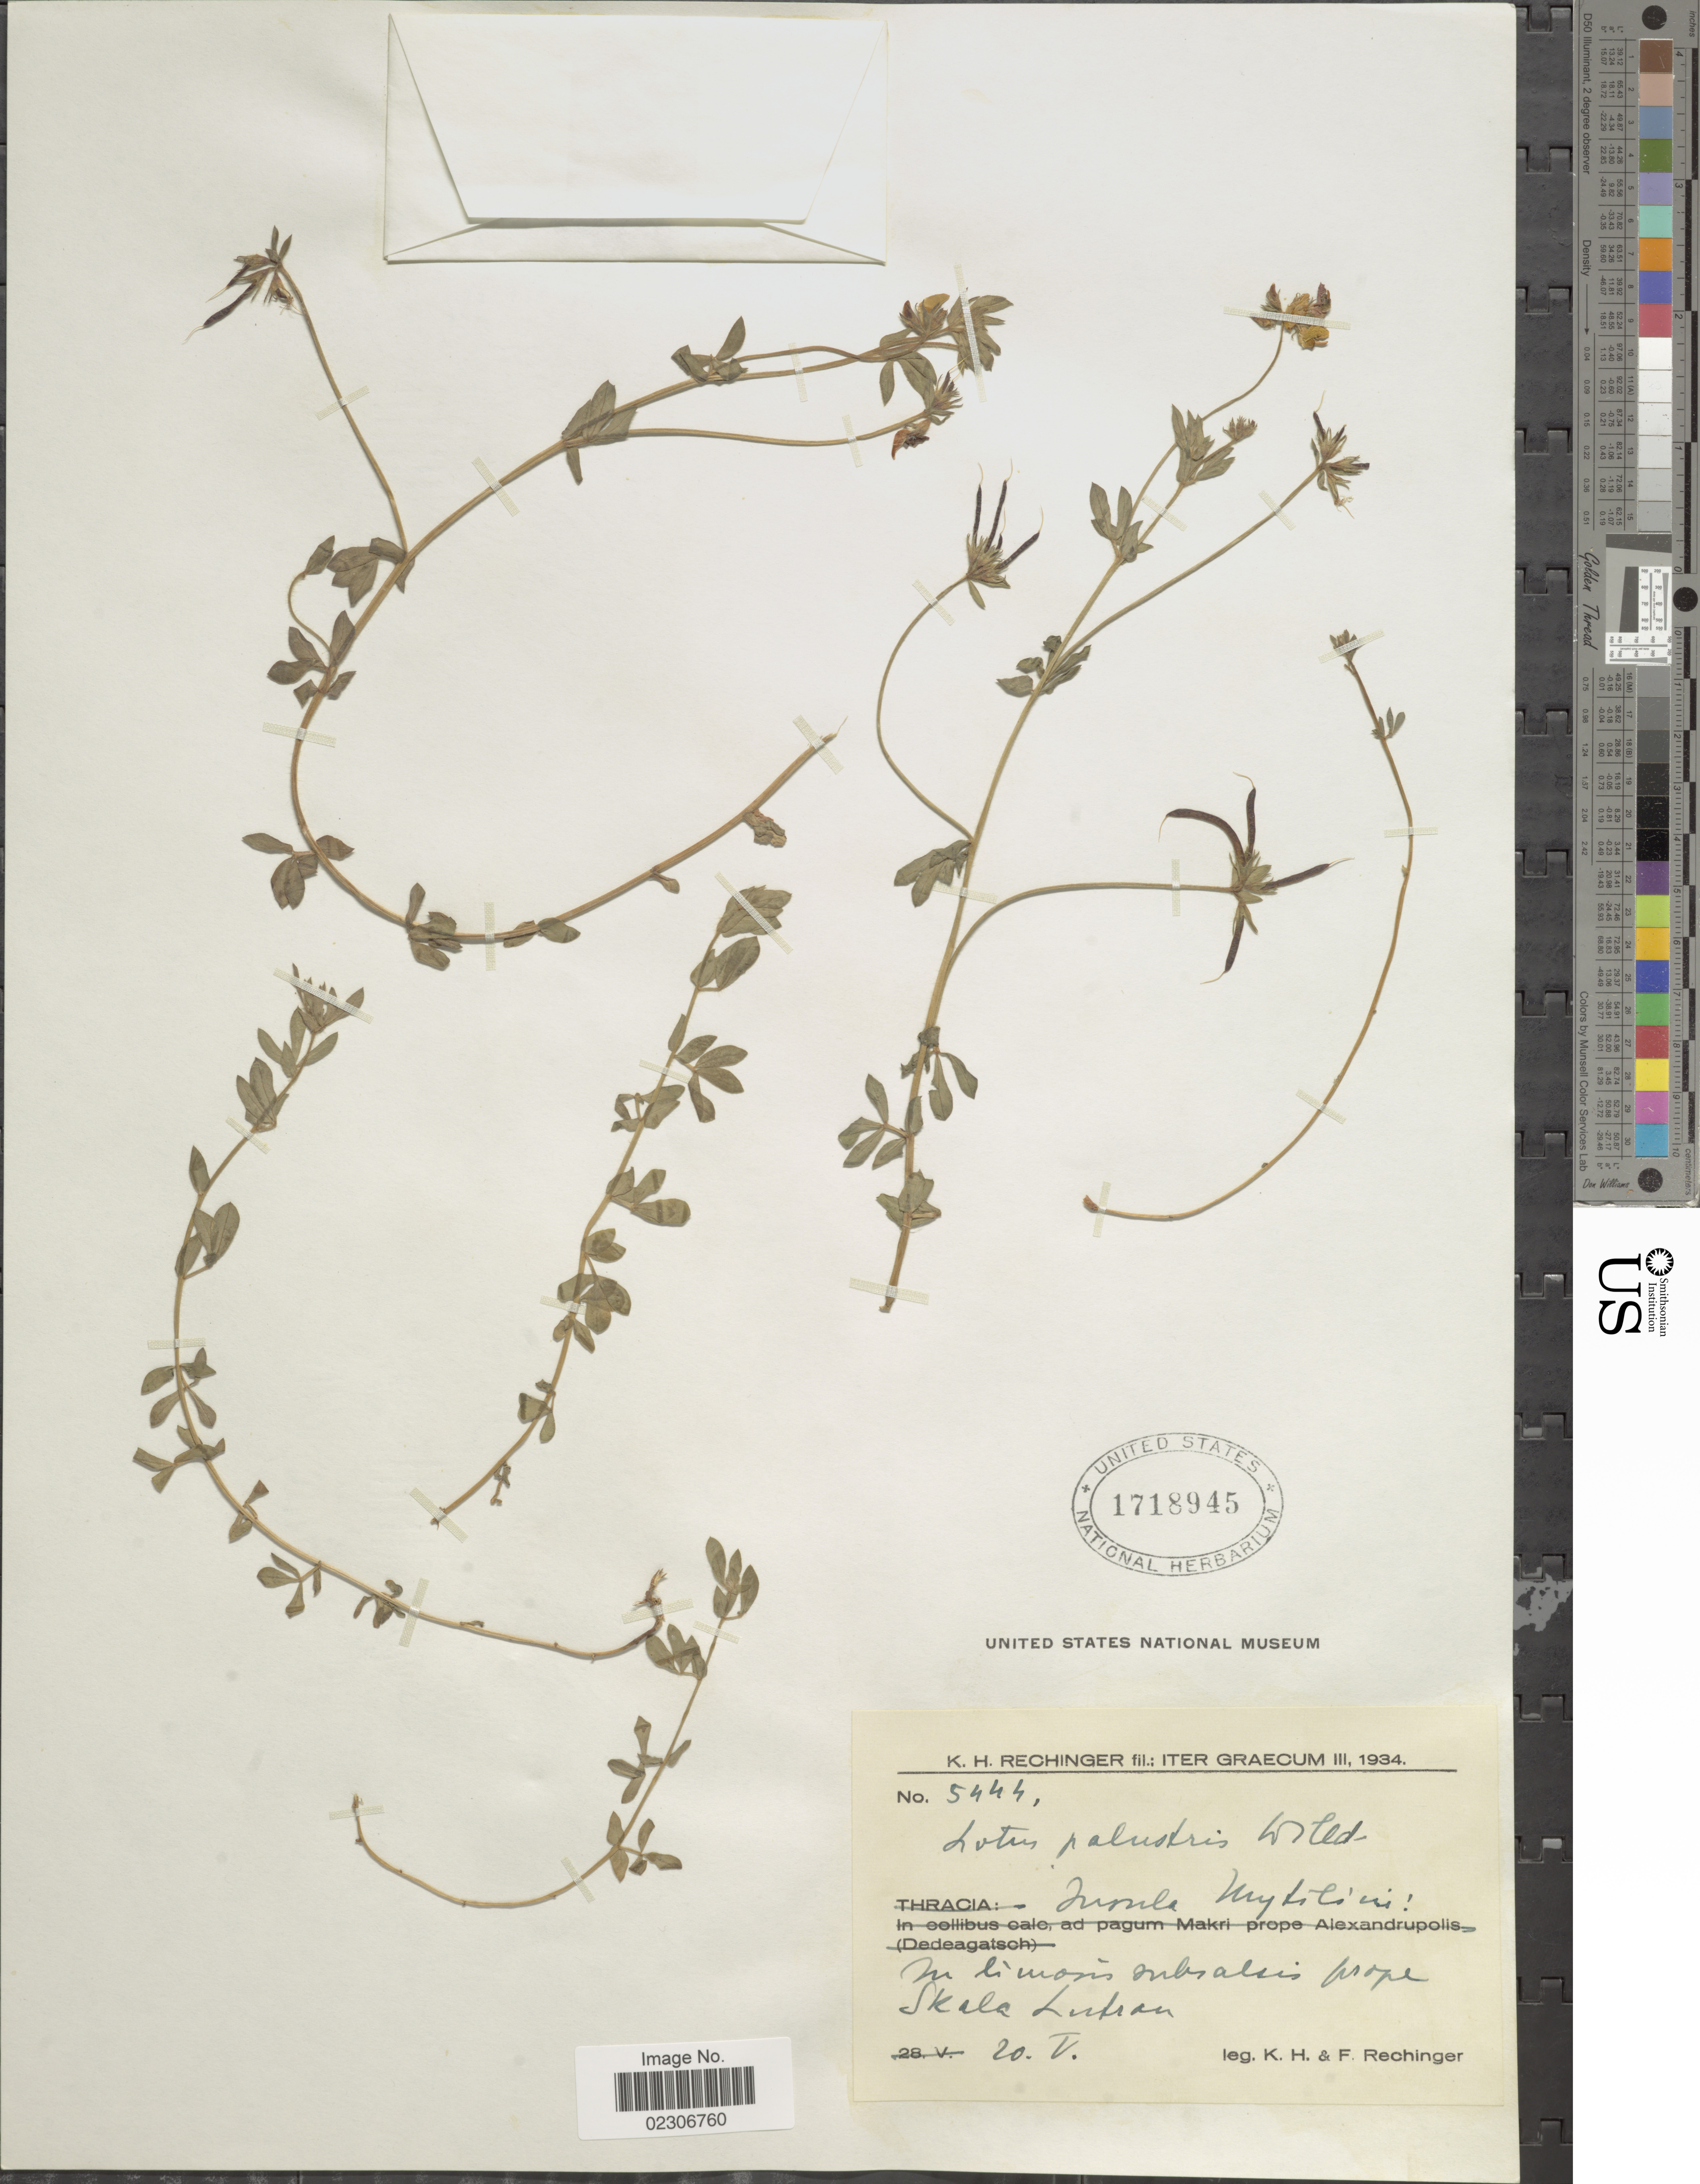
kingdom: Plantae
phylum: Tracheophyta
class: Magnoliopsida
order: Fabales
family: Fabaceae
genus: Lotus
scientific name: Lotus palustris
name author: Willd.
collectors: K. H. Rechinger & F. Rechinger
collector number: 5444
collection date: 1934-05-20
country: Greece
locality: Insula Mytilíni. Prope Skala Lutron.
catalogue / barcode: US 1718945